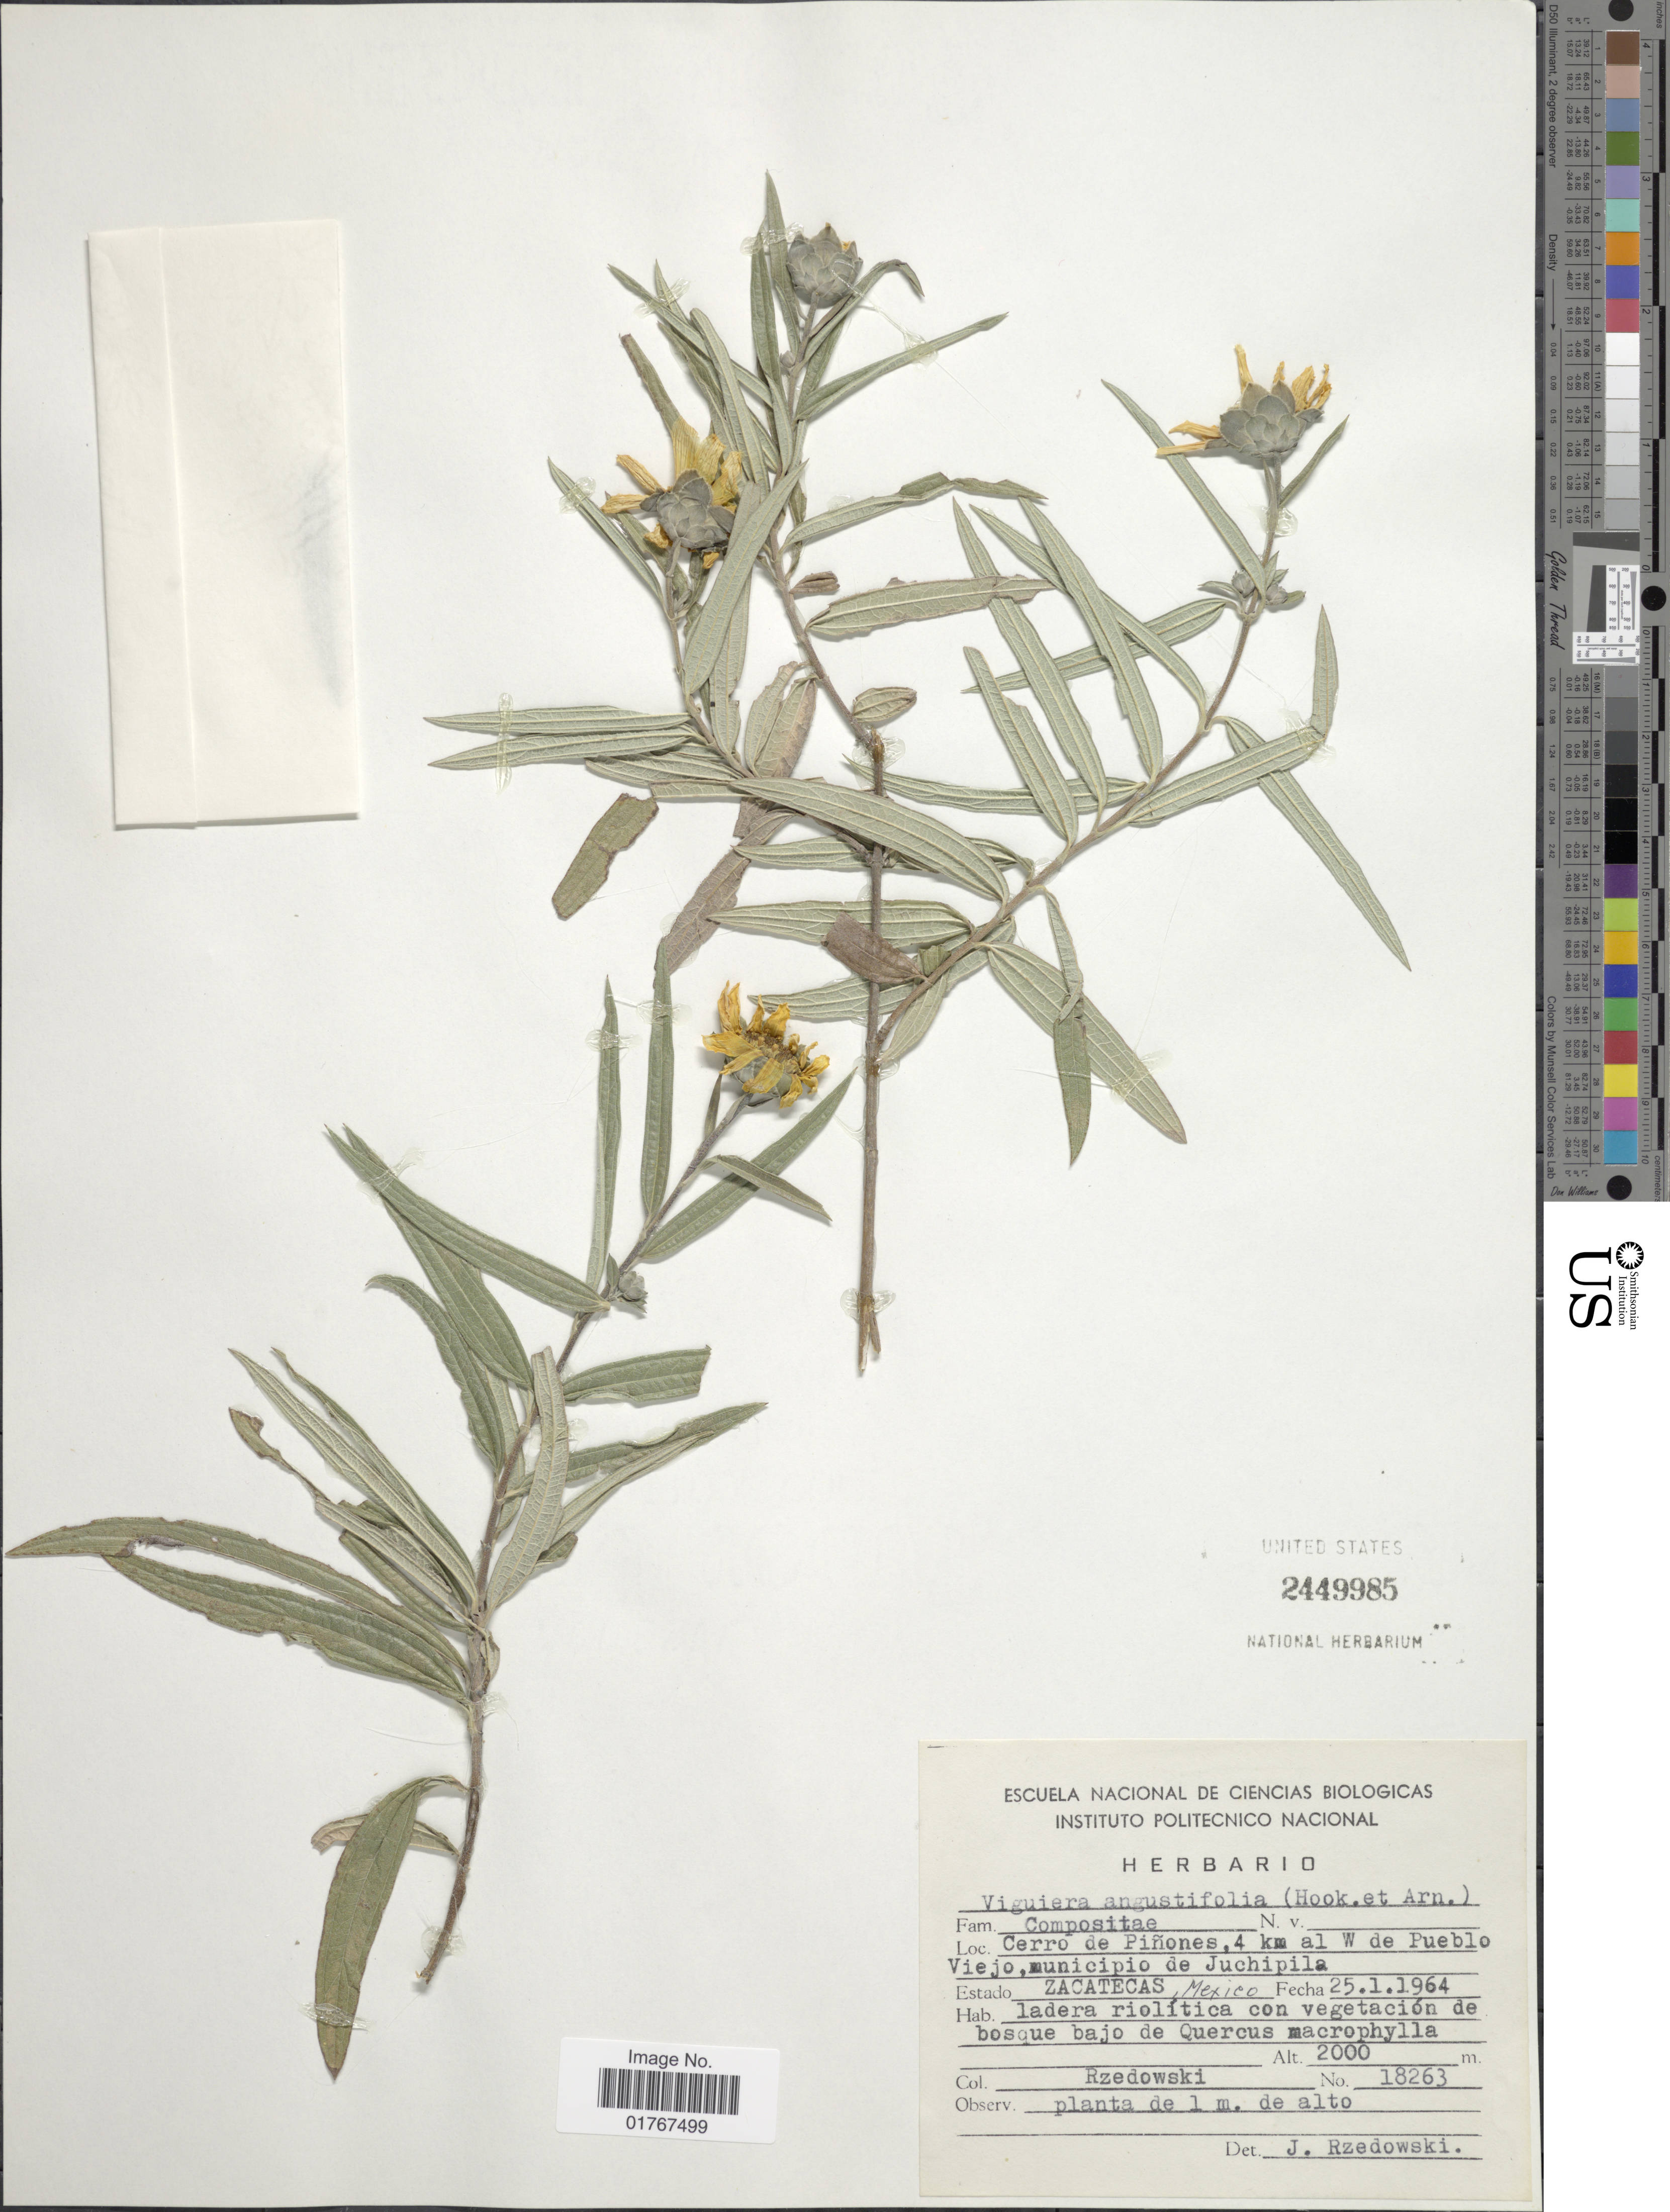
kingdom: Plantae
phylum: Tracheophyta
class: Magnoliopsida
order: Asterales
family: Asteraceae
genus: Viguiera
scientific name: Viguiera angustifolia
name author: (Hook.) S.F. Blake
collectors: Rzedowski, --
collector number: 18263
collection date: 1964-01-25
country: Mexico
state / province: Zacatecas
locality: Cerro de Piñones, 4 km al W de Pueblo Viejo, Municpio de Juchipila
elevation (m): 2000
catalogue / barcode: US 2449985